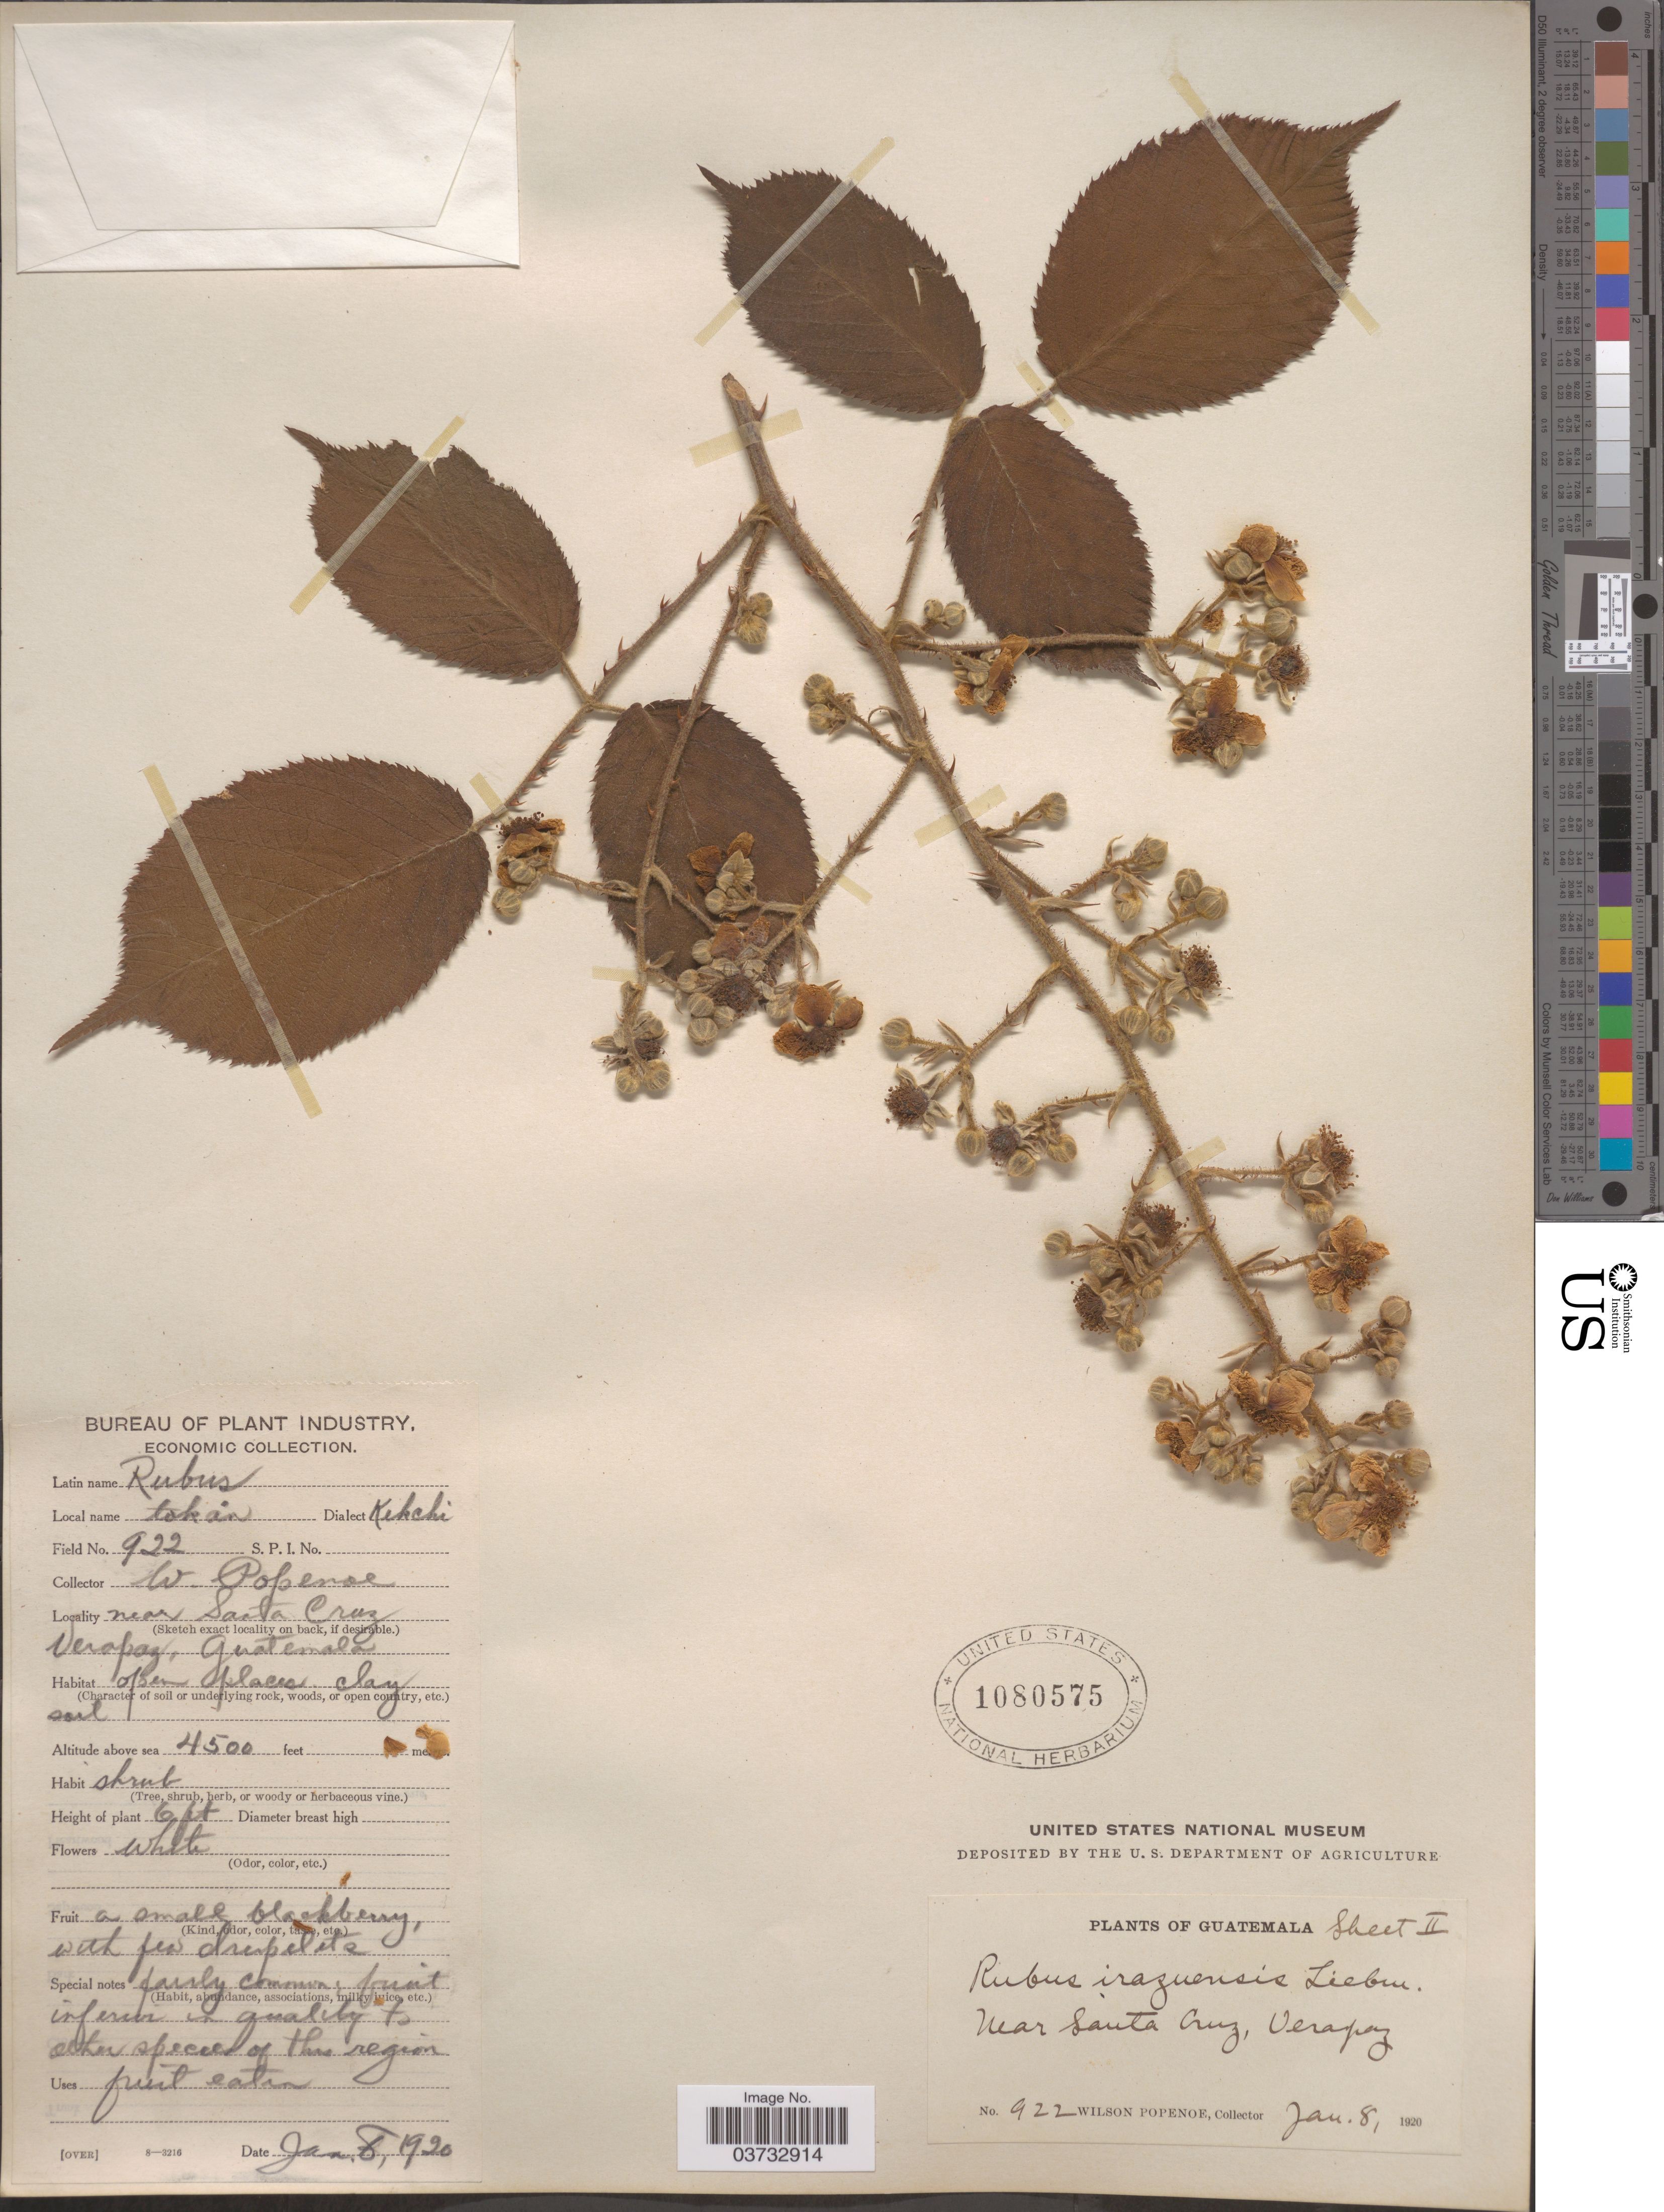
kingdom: Plantae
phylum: Tracheophyta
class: Magnoliopsida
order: Rosales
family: Rosaceae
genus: Rubus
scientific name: Rubus irasuensis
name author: Liebm.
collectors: F. Popenoe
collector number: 922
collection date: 1920-01-08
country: Guatemala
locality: Near Santa Cruz, Verapaz.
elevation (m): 1372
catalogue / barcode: US 1080575